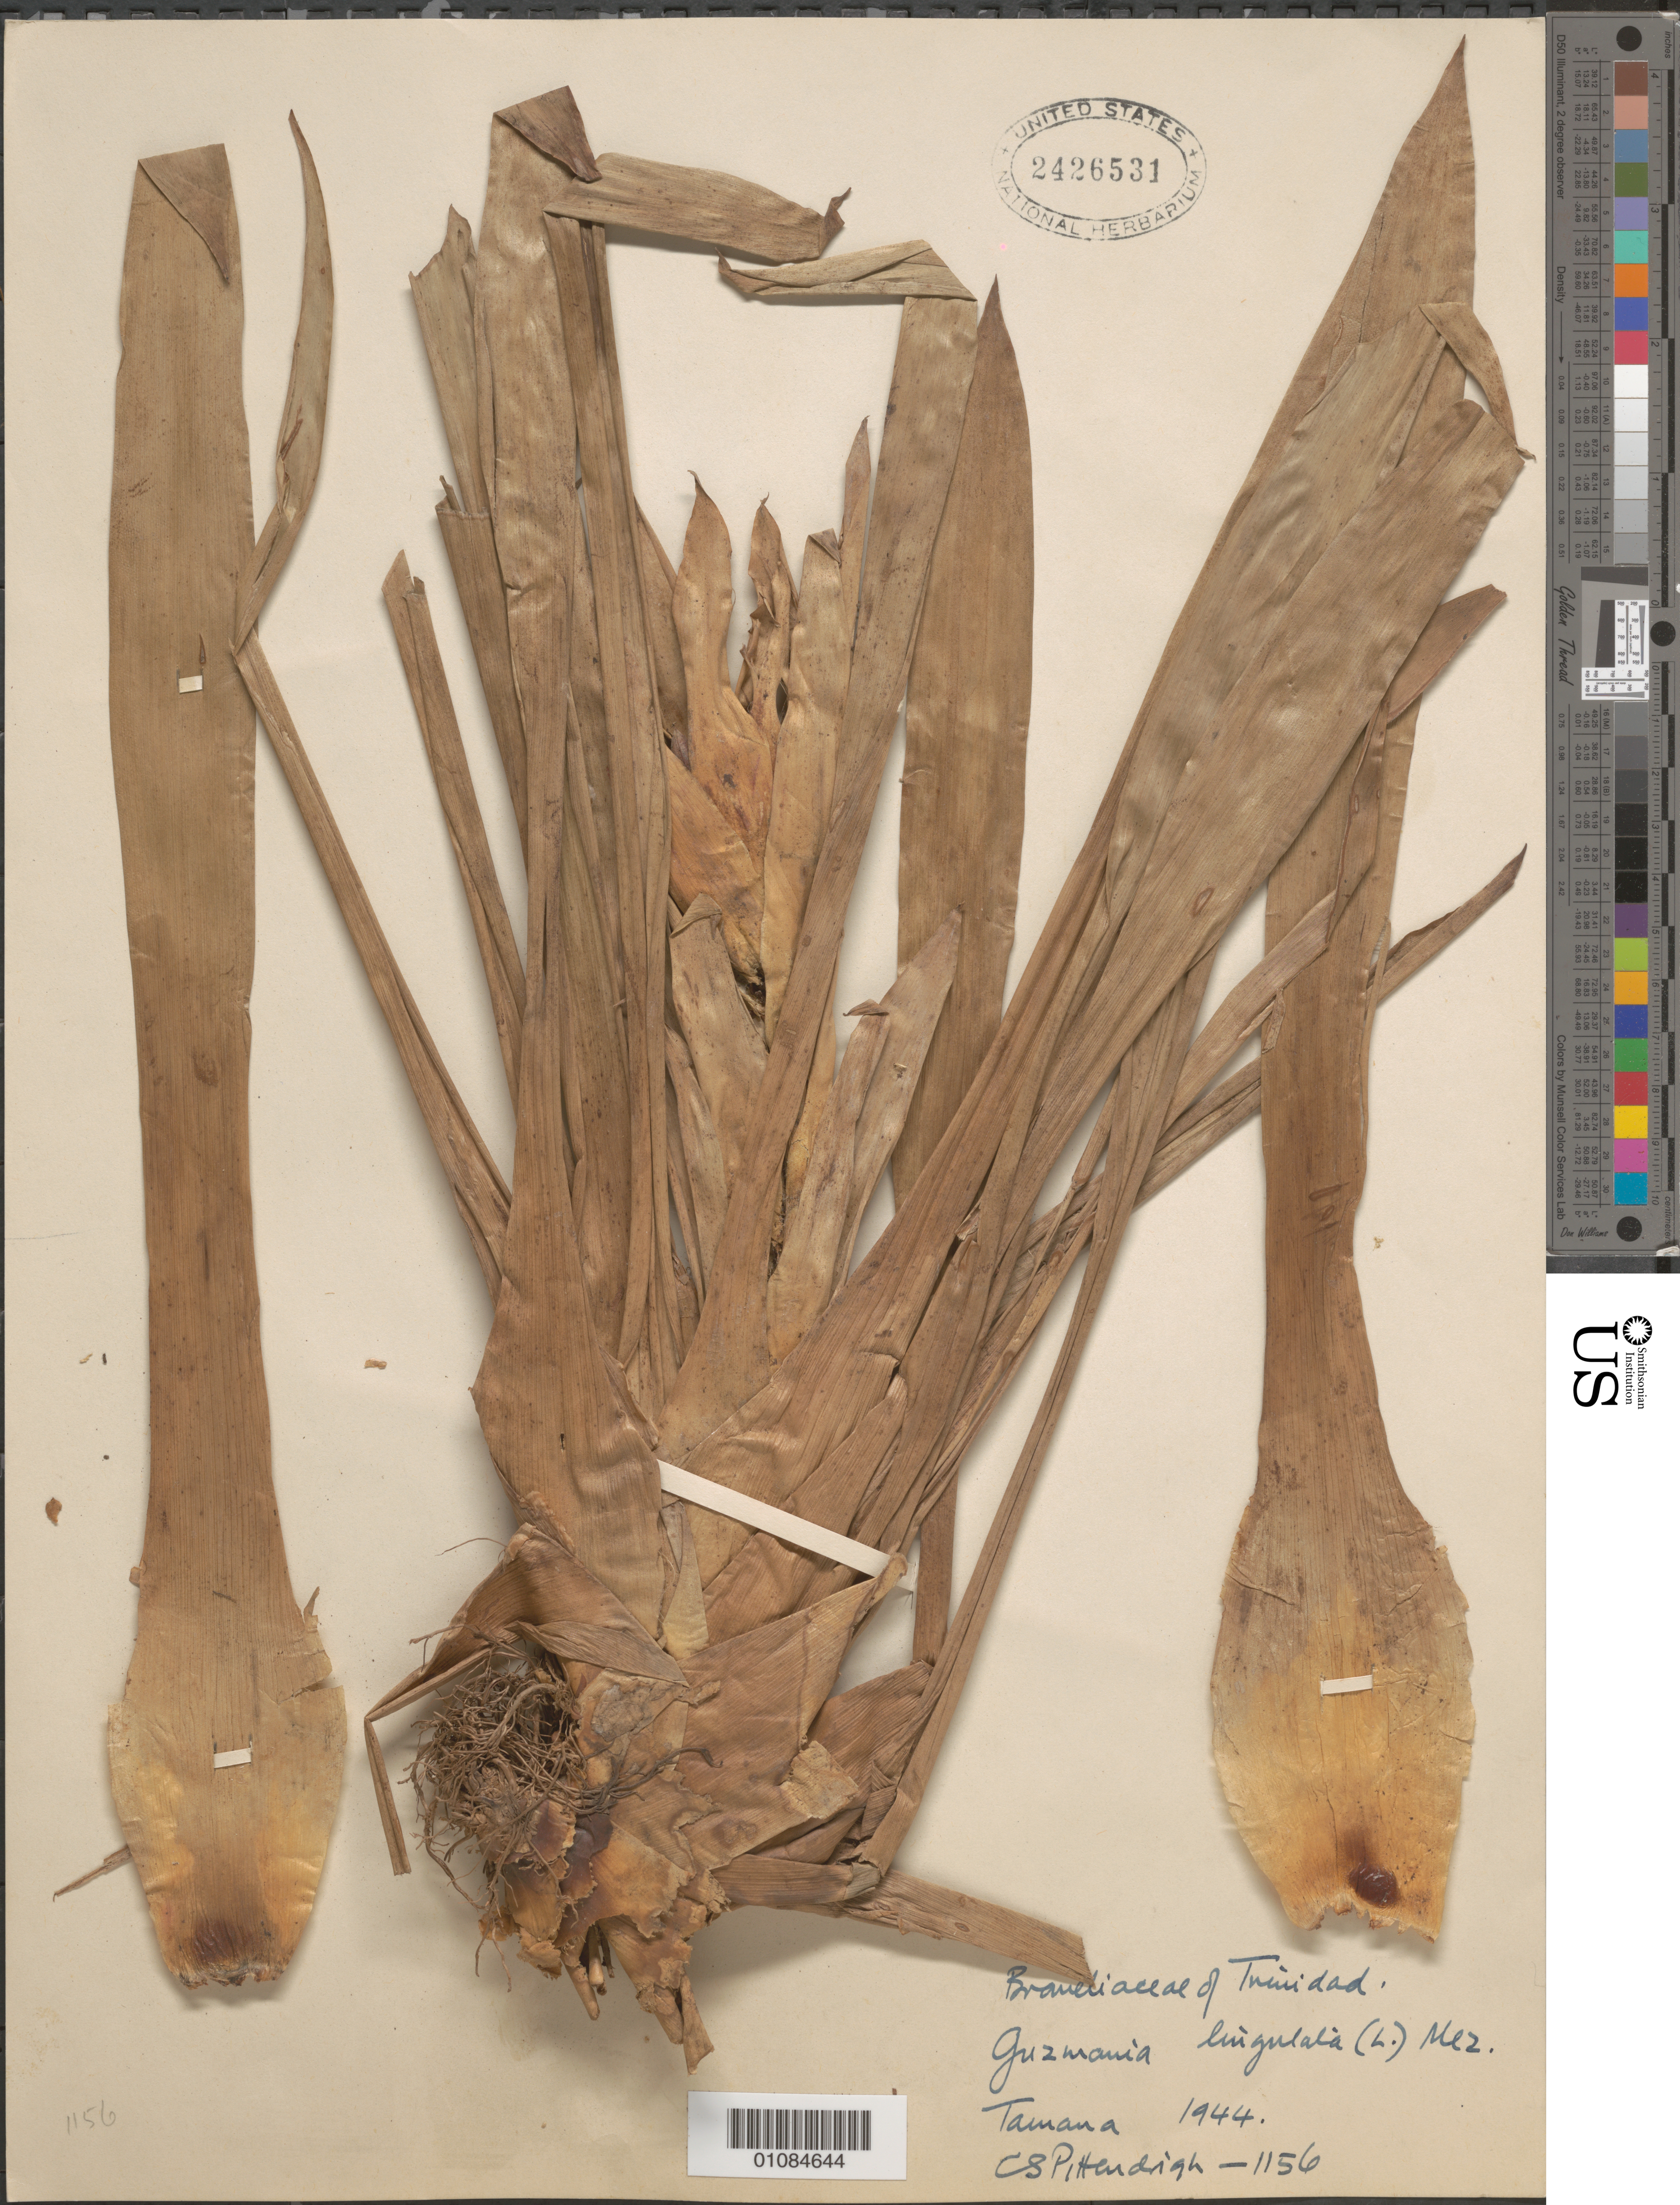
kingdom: Plantae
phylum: Tracheophyta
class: Liliopsida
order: Poales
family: Bromeliaceae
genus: Guzmania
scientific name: Guzmania lingulata var. lingulata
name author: (L.) Mez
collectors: C. S. Pittendrigh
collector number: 1156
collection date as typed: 1944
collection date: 1944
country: Trinidad and Tobago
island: Trinidad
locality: Tamana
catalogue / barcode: US 2426531